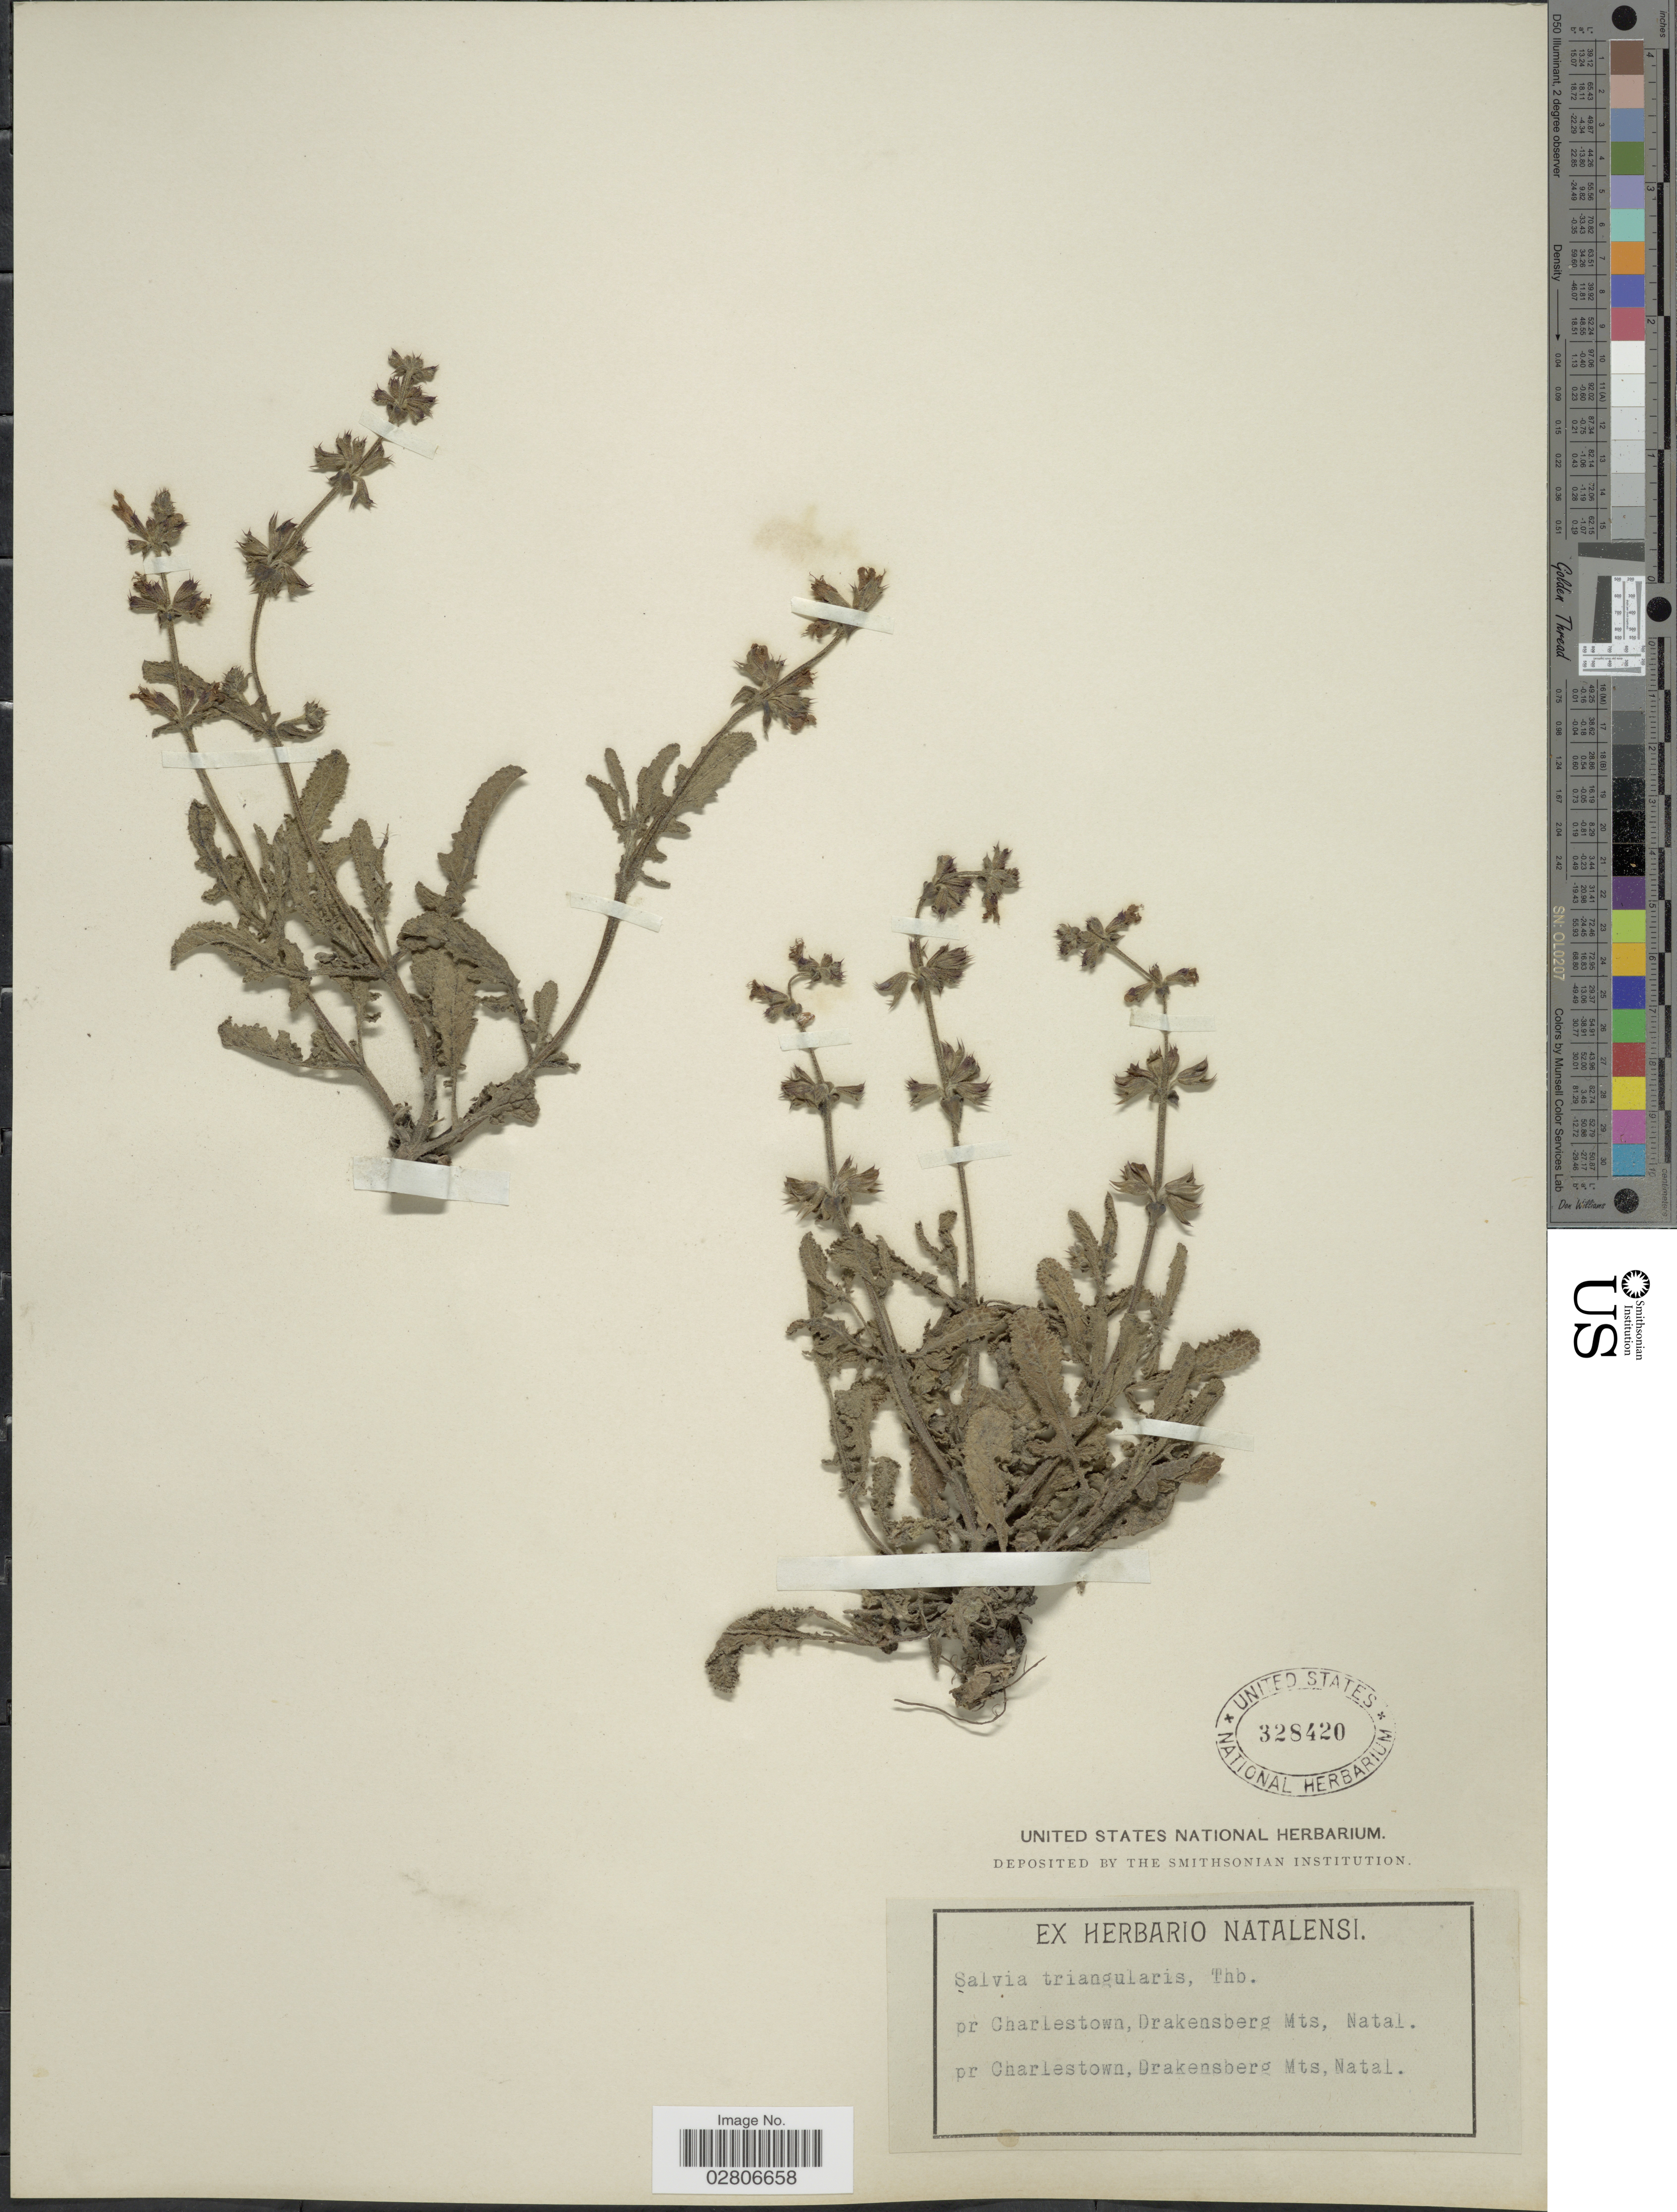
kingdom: Plantae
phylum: Tracheophyta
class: Magnoliopsida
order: Lamiales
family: Lamiaceae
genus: Salvia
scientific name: Salvia triangularis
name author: Thunb.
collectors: Ex herb. Natalensi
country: South Africa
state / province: KwaZulu-Natal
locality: Pr Charlestown, Drakensberg Mts, Natal.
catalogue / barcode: US 328420